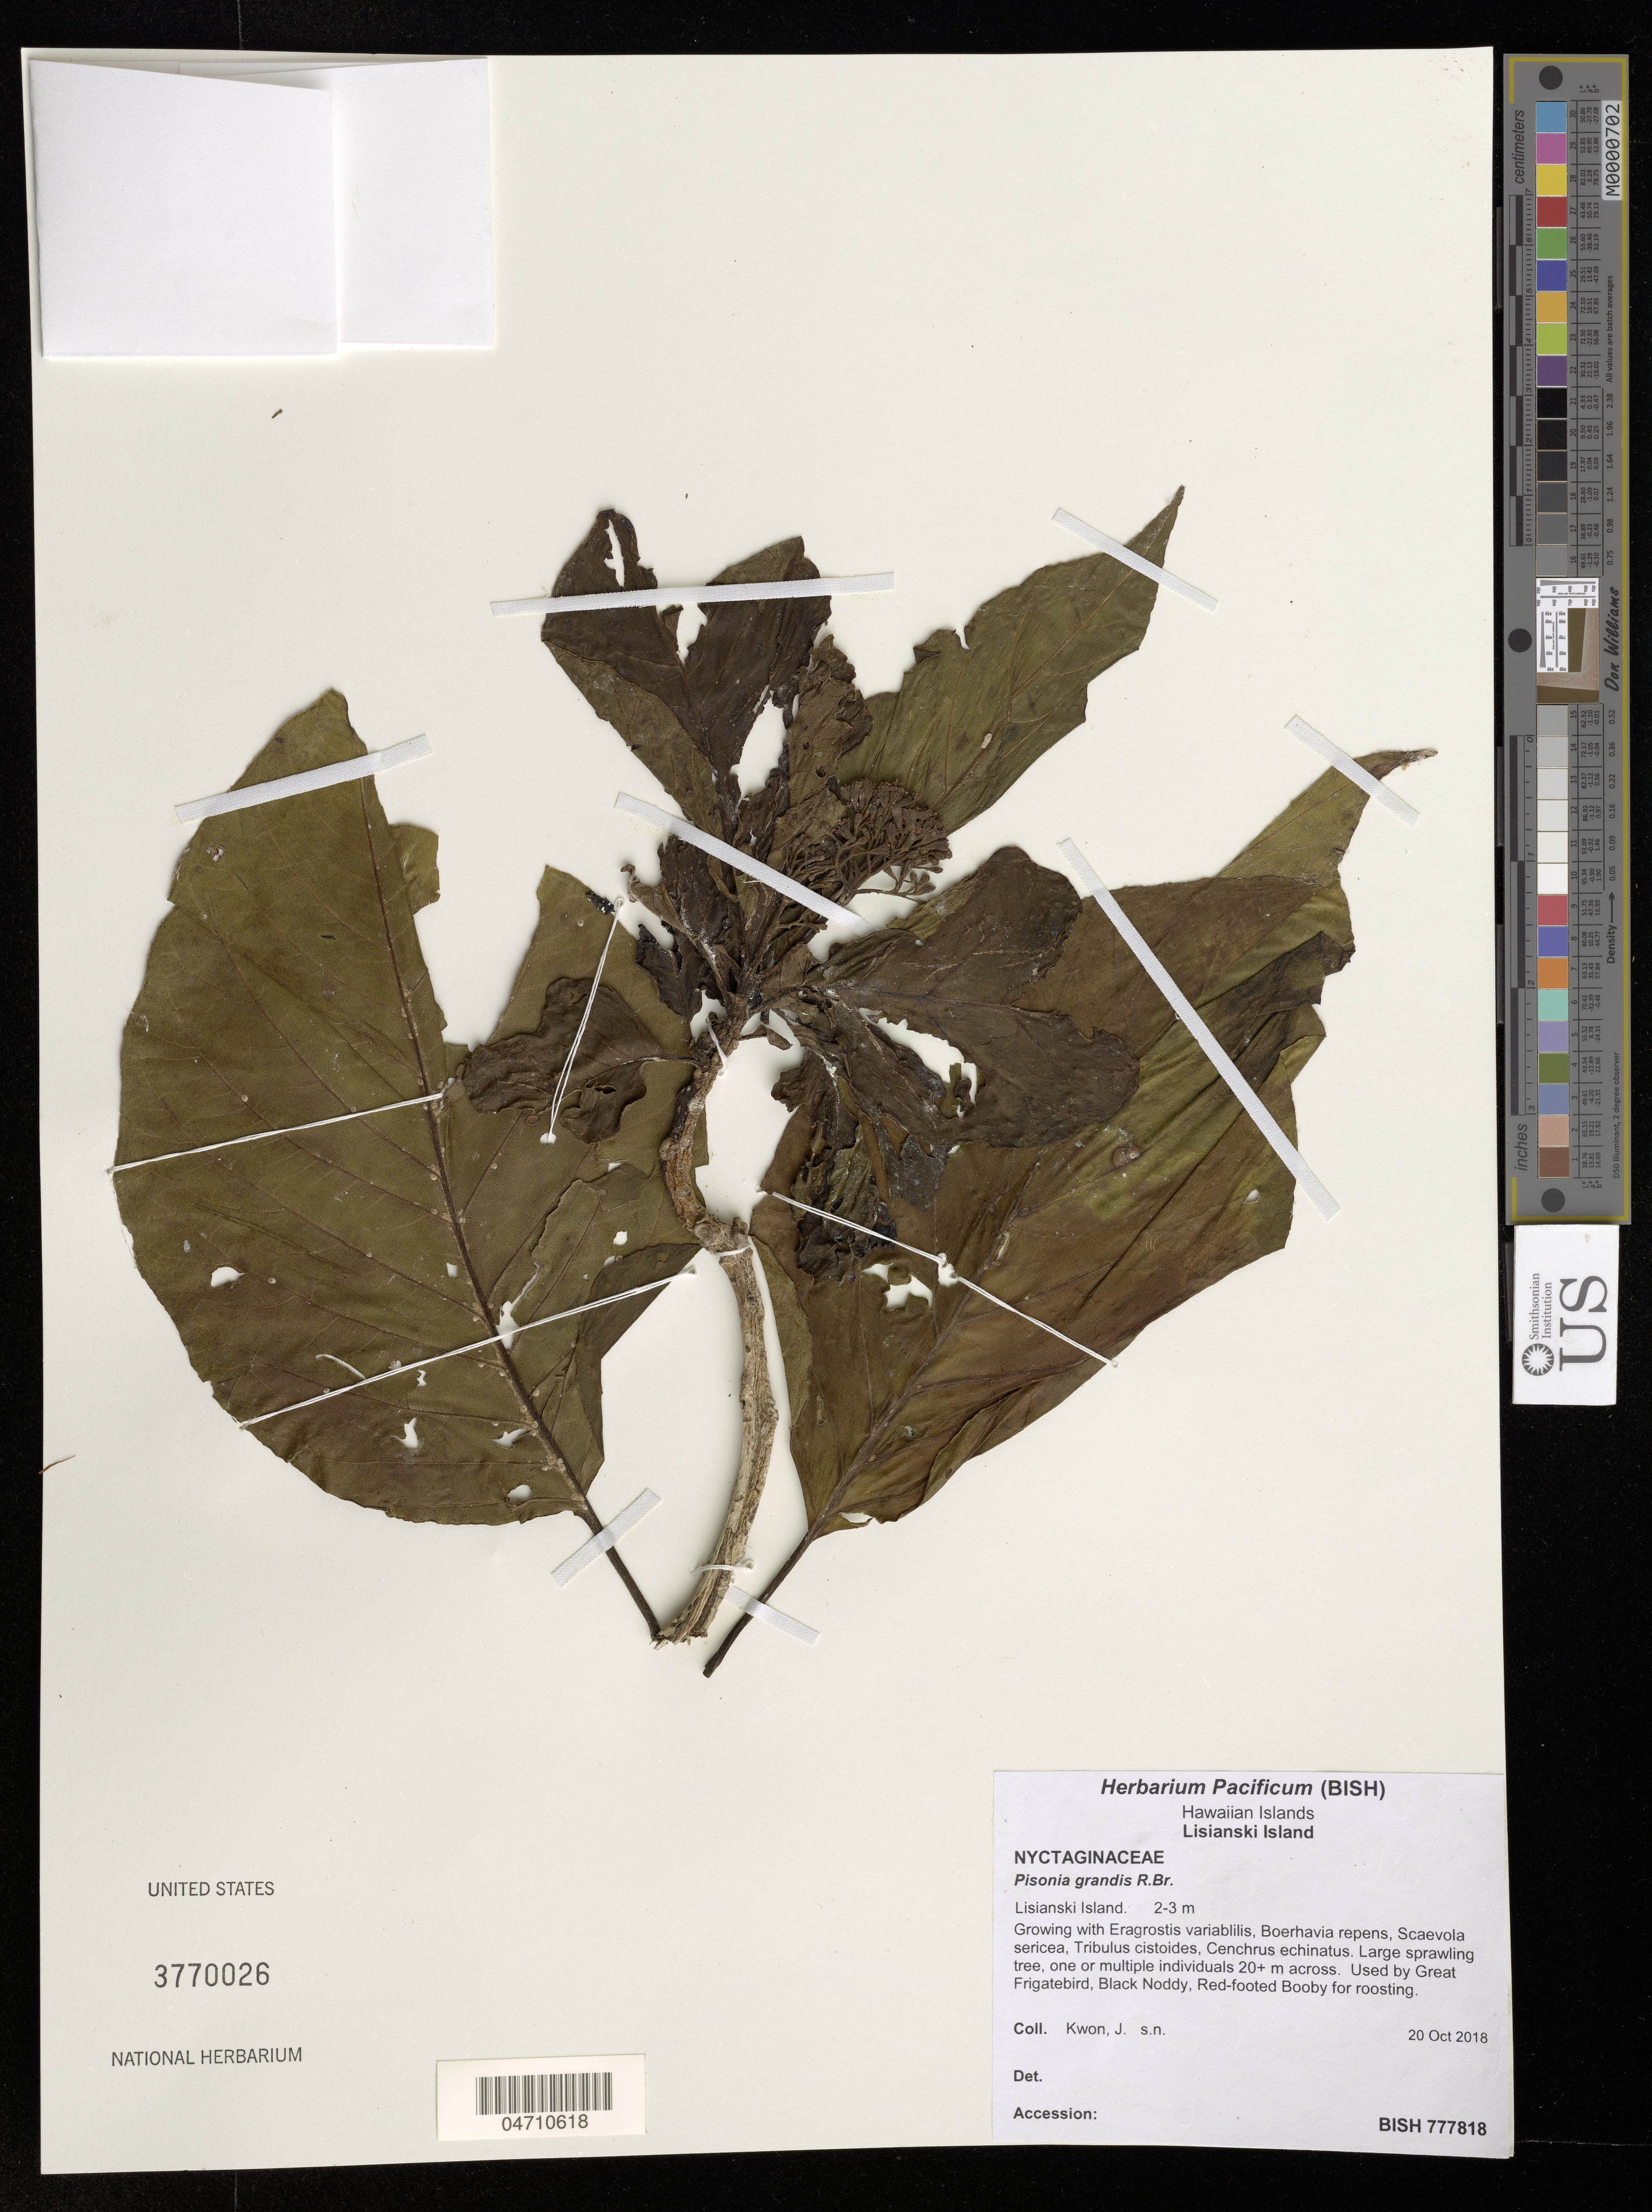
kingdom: Plantae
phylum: Tracheophyta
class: Magnoliopsida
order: Caryophyllales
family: Nyctaginaceae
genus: Pisonia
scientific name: Pisonia grandis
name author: R. Br.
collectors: J. Kwon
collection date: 2018-10-20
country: United States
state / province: Hawaii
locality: Lisianski Island.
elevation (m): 2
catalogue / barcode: US 3770026